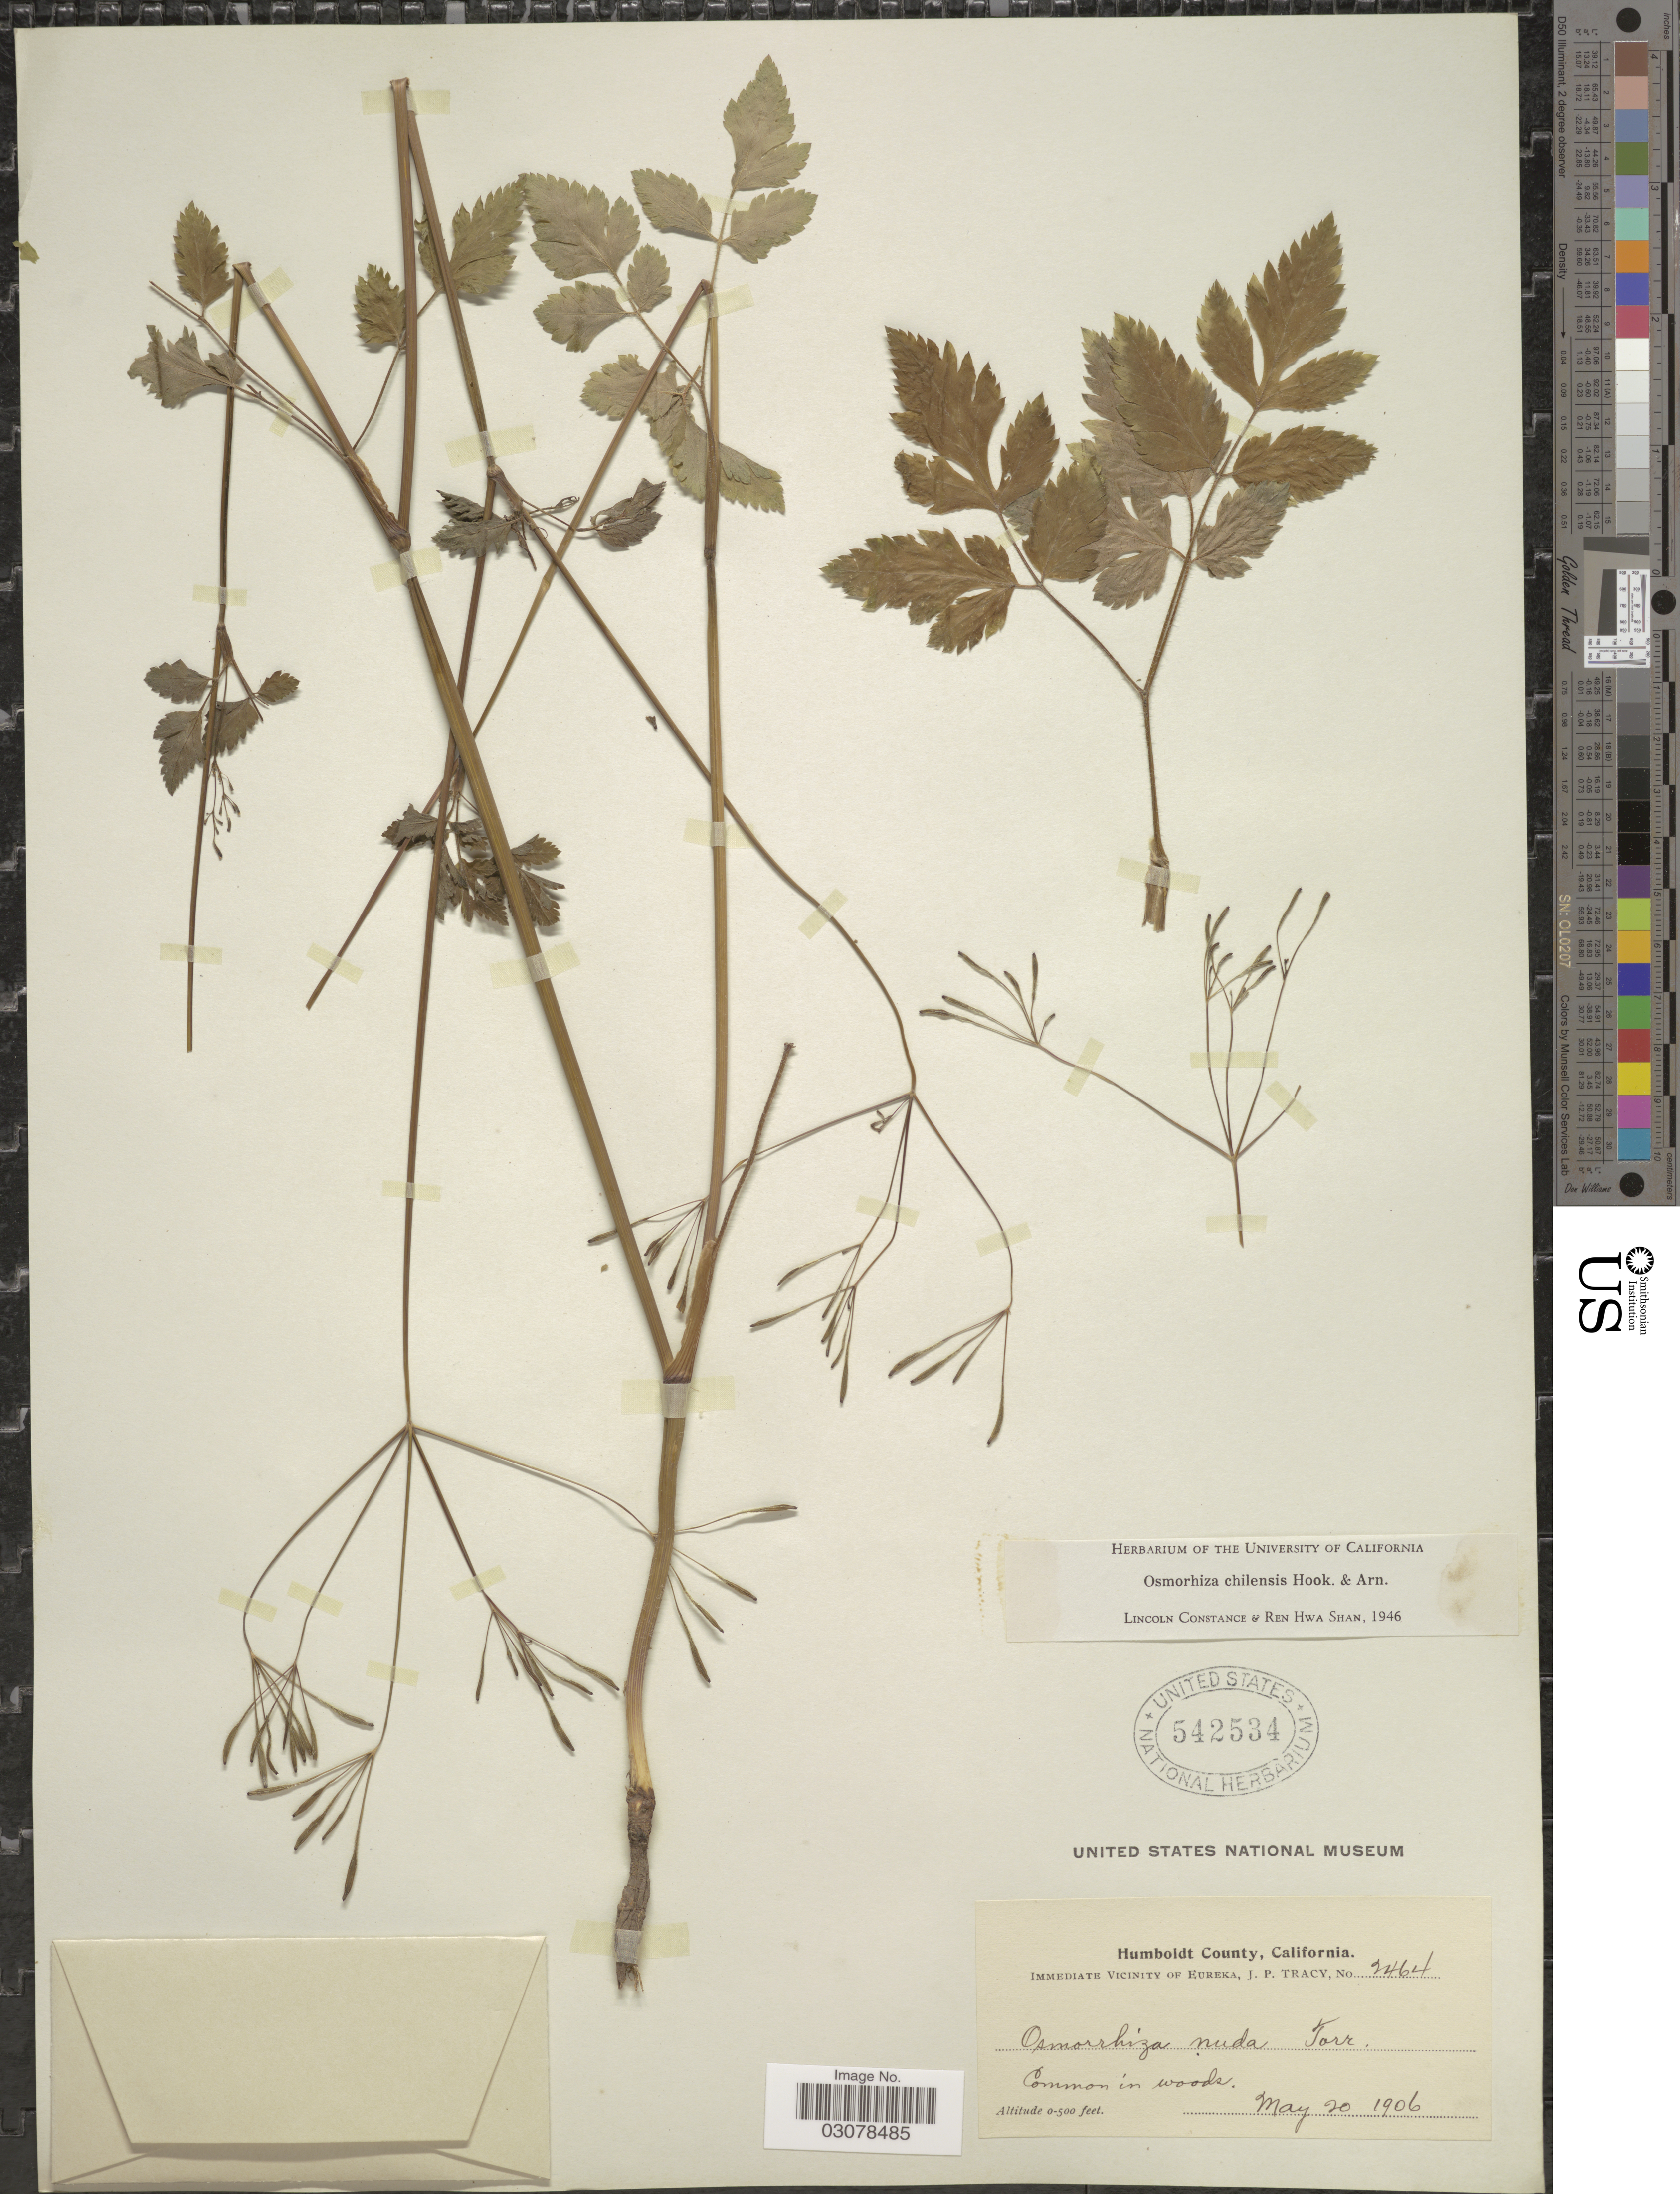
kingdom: Plantae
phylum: Tracheophyta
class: Magnoliopsida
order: Apiales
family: Apiaceae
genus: Osmorhiza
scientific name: Osmorhiza chilensis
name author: Hook. & Arn.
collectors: J. Tracy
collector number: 2464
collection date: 1906-05-20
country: United States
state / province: California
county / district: Humboldt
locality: Humboldt County. Immediate Vicinity of Eureka.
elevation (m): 0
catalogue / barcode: US 542534